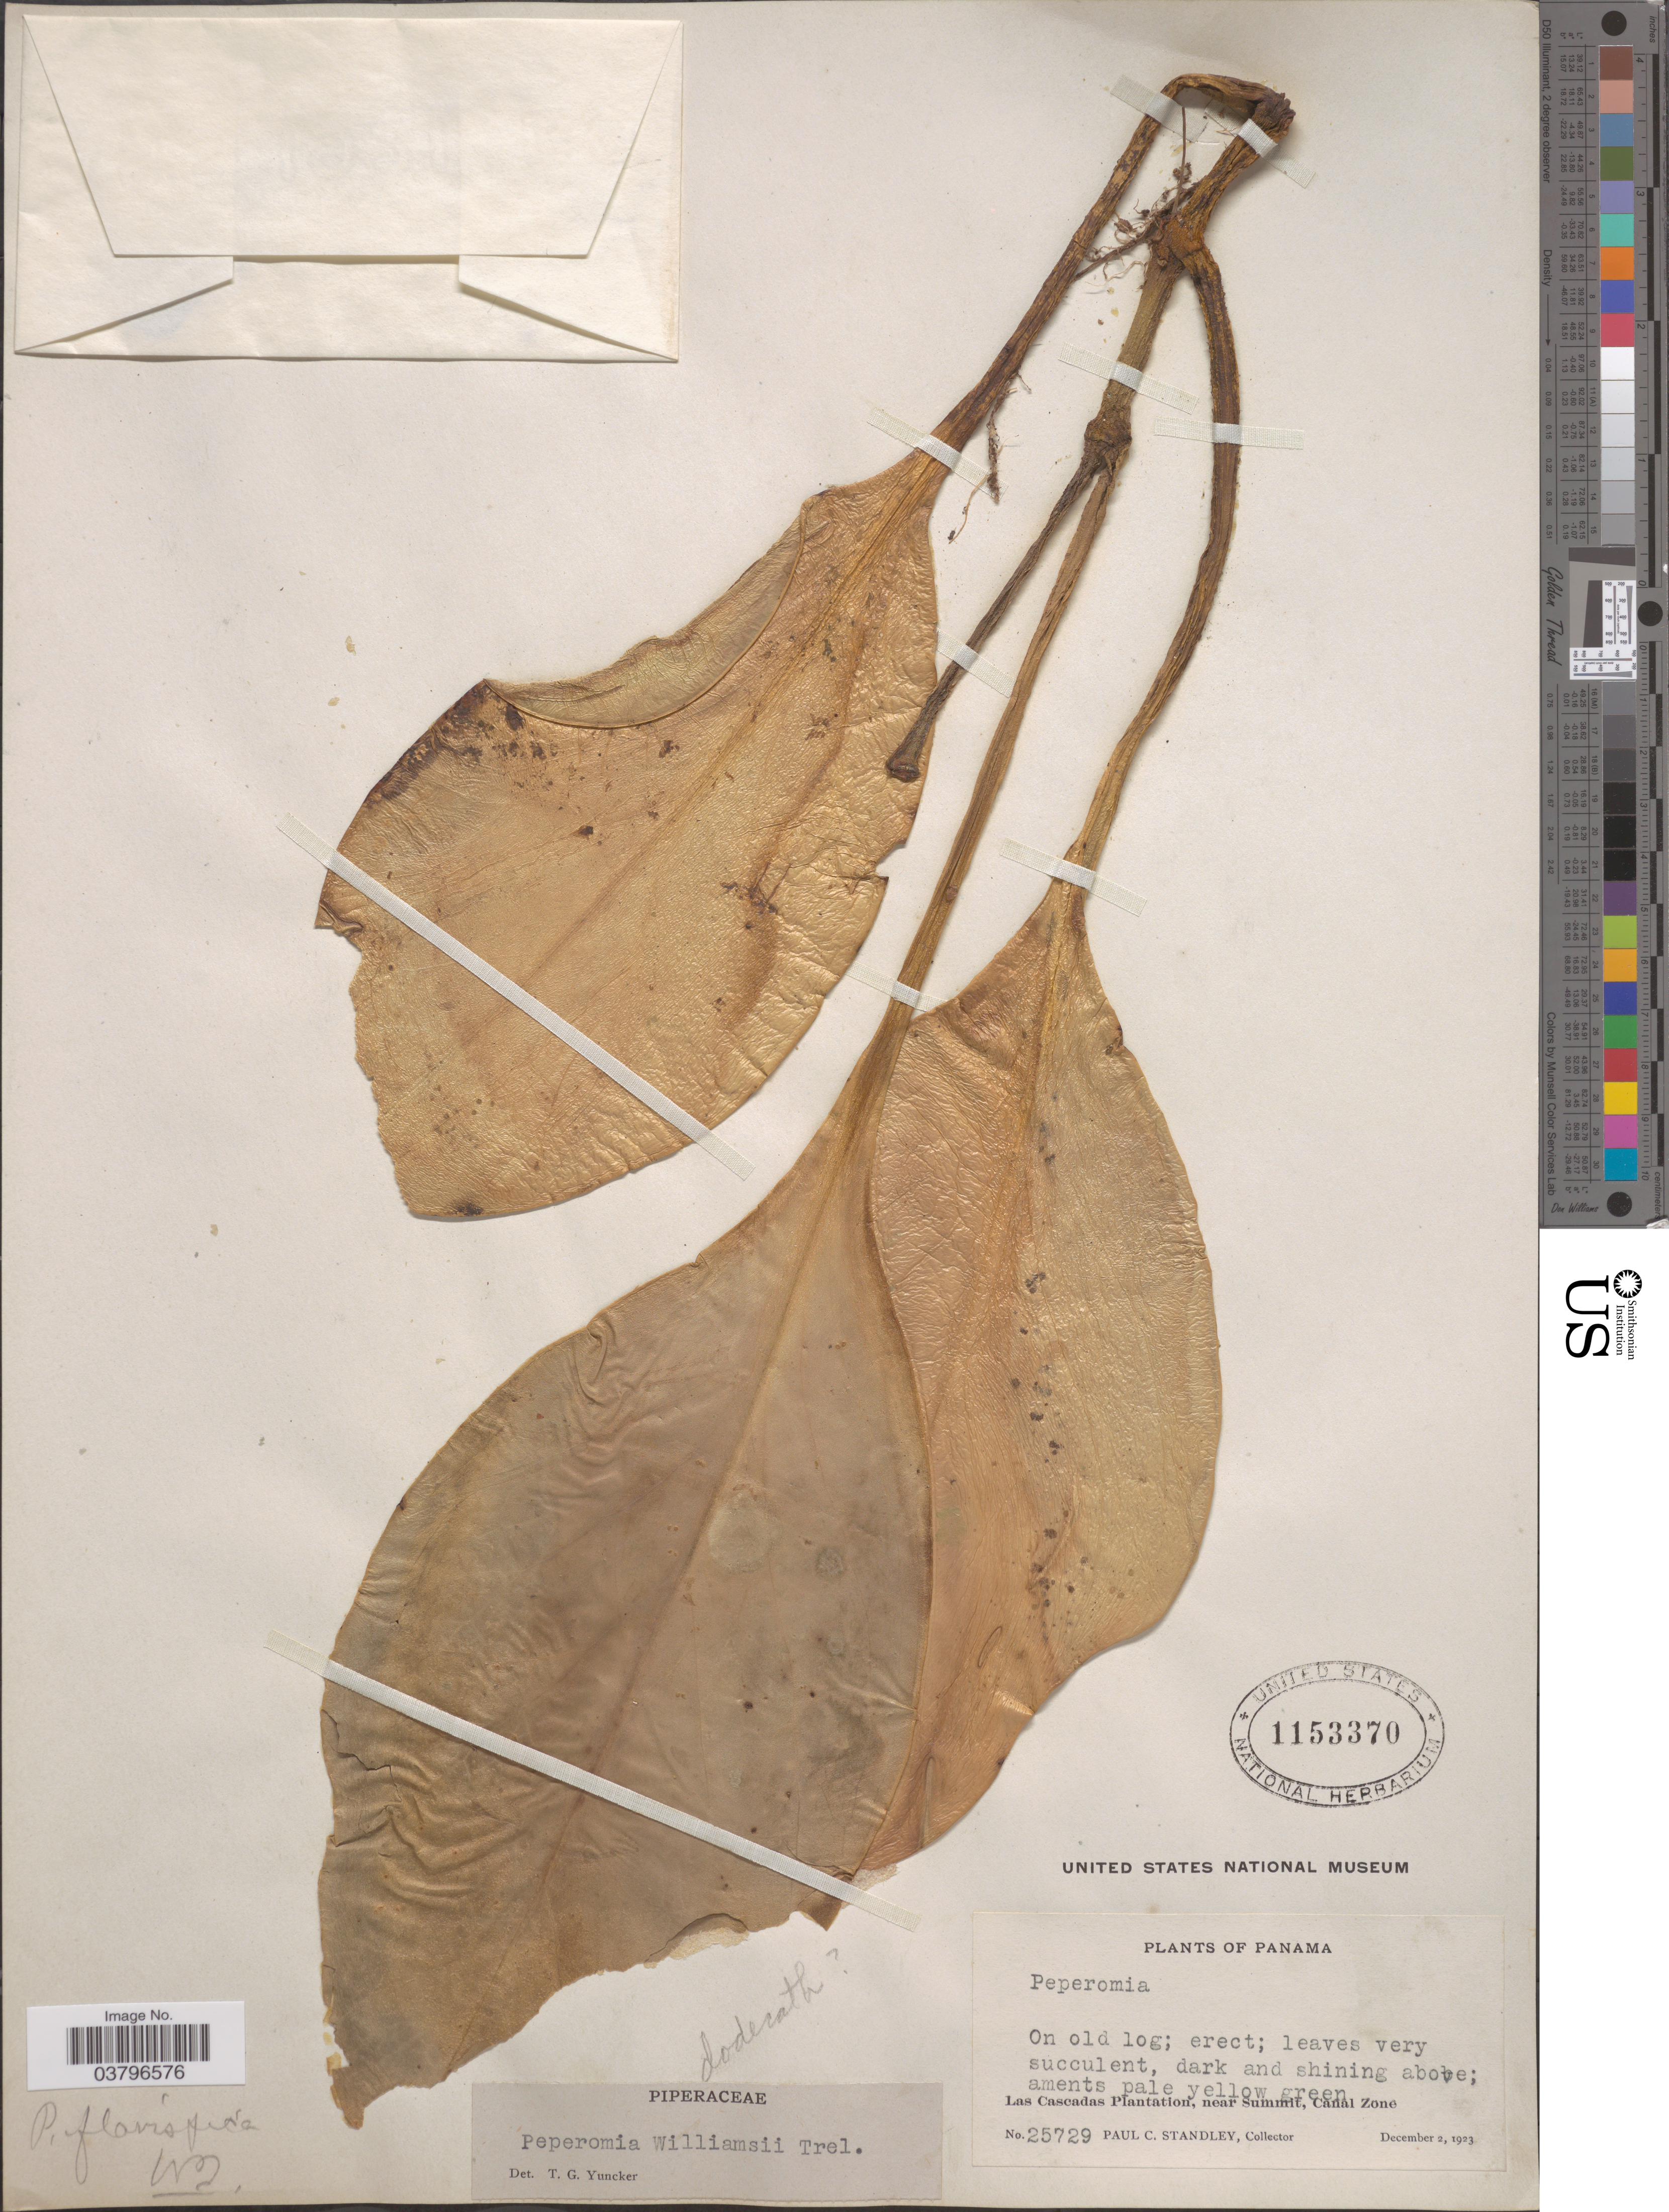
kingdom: Plantae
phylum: Tracheophyta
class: Magnoliopsida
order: Piperales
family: Piperaceae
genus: Peperomia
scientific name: Peperomia mameiana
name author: C. DC.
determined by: Jiménez, José Estaban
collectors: P. C. Standley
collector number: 25729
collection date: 1923-12-02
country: Panama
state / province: Colón / Panamá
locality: Las Cascadas Plantation, near Summit, Canal Zone.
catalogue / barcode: US 1153370